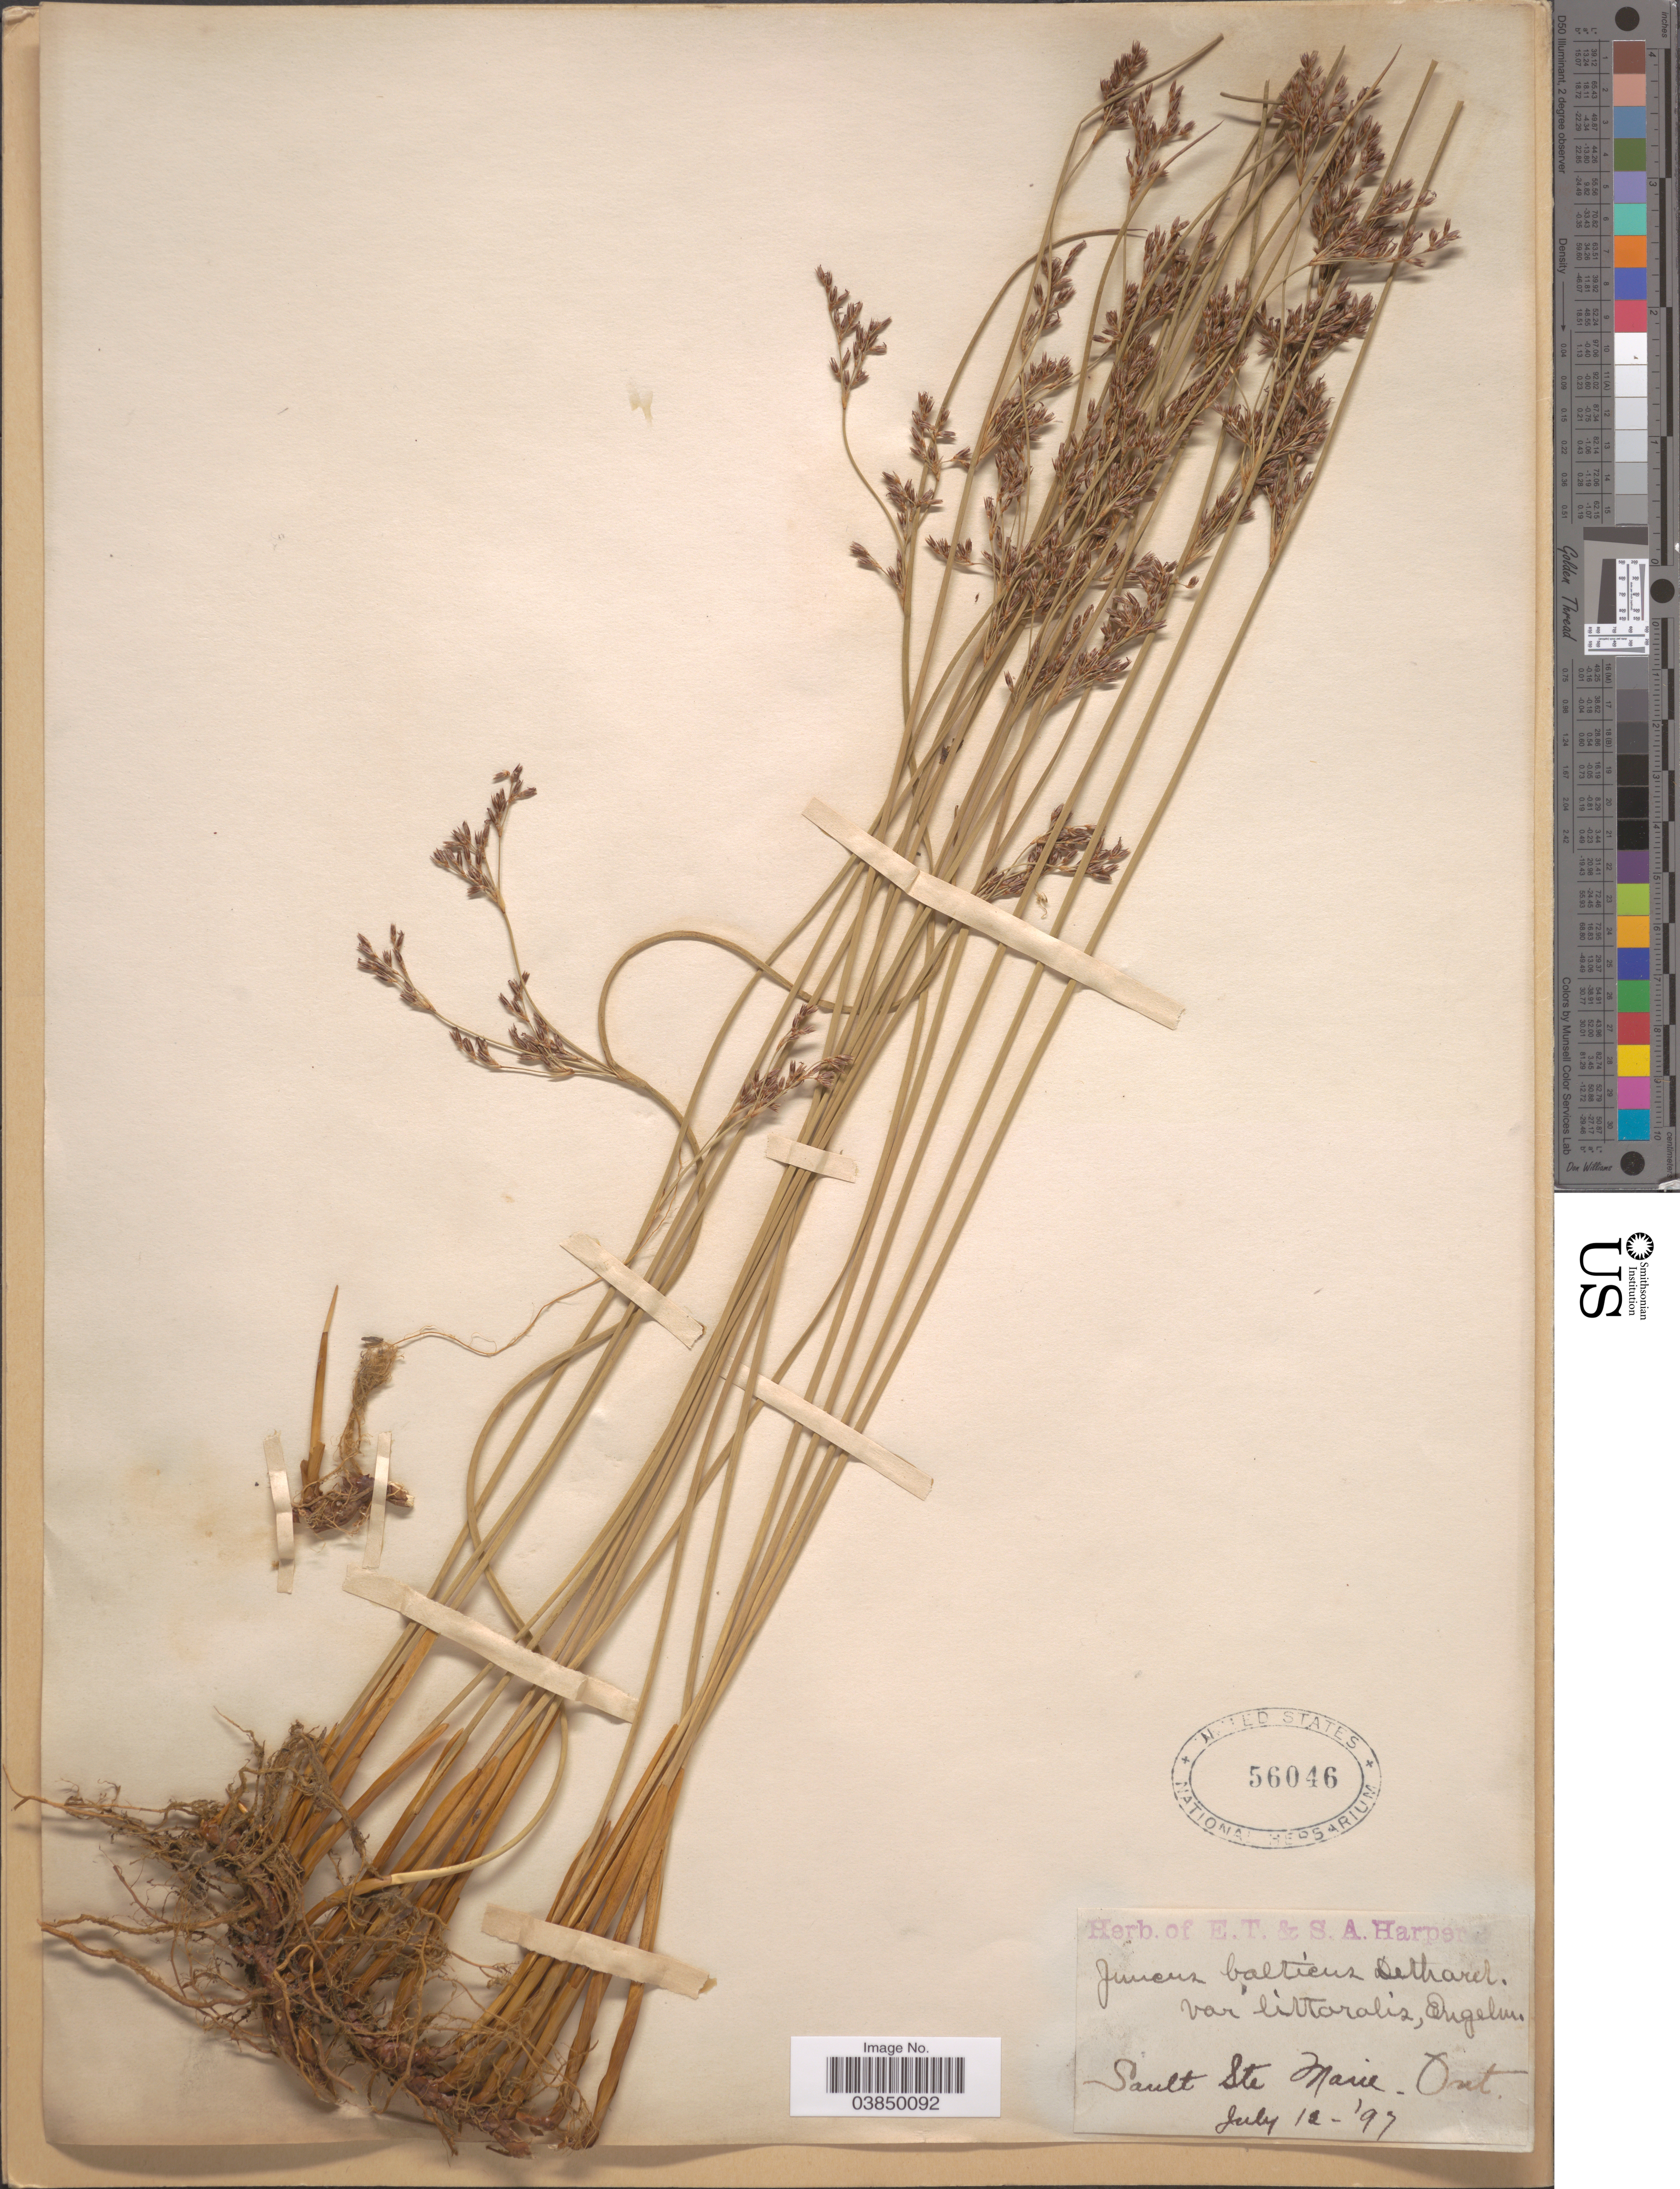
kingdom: Plantae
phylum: Tracheophyta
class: Liliopsida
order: Poales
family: Juncaceae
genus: Juncus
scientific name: Juncus balticus var. littoralis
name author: Engelm.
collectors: ex herb. E. T. & S. A. Harper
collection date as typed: Transcribed d/m/y: 12/7/97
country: Canada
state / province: Ontario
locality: Sault Ste Marie.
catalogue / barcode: US 56046